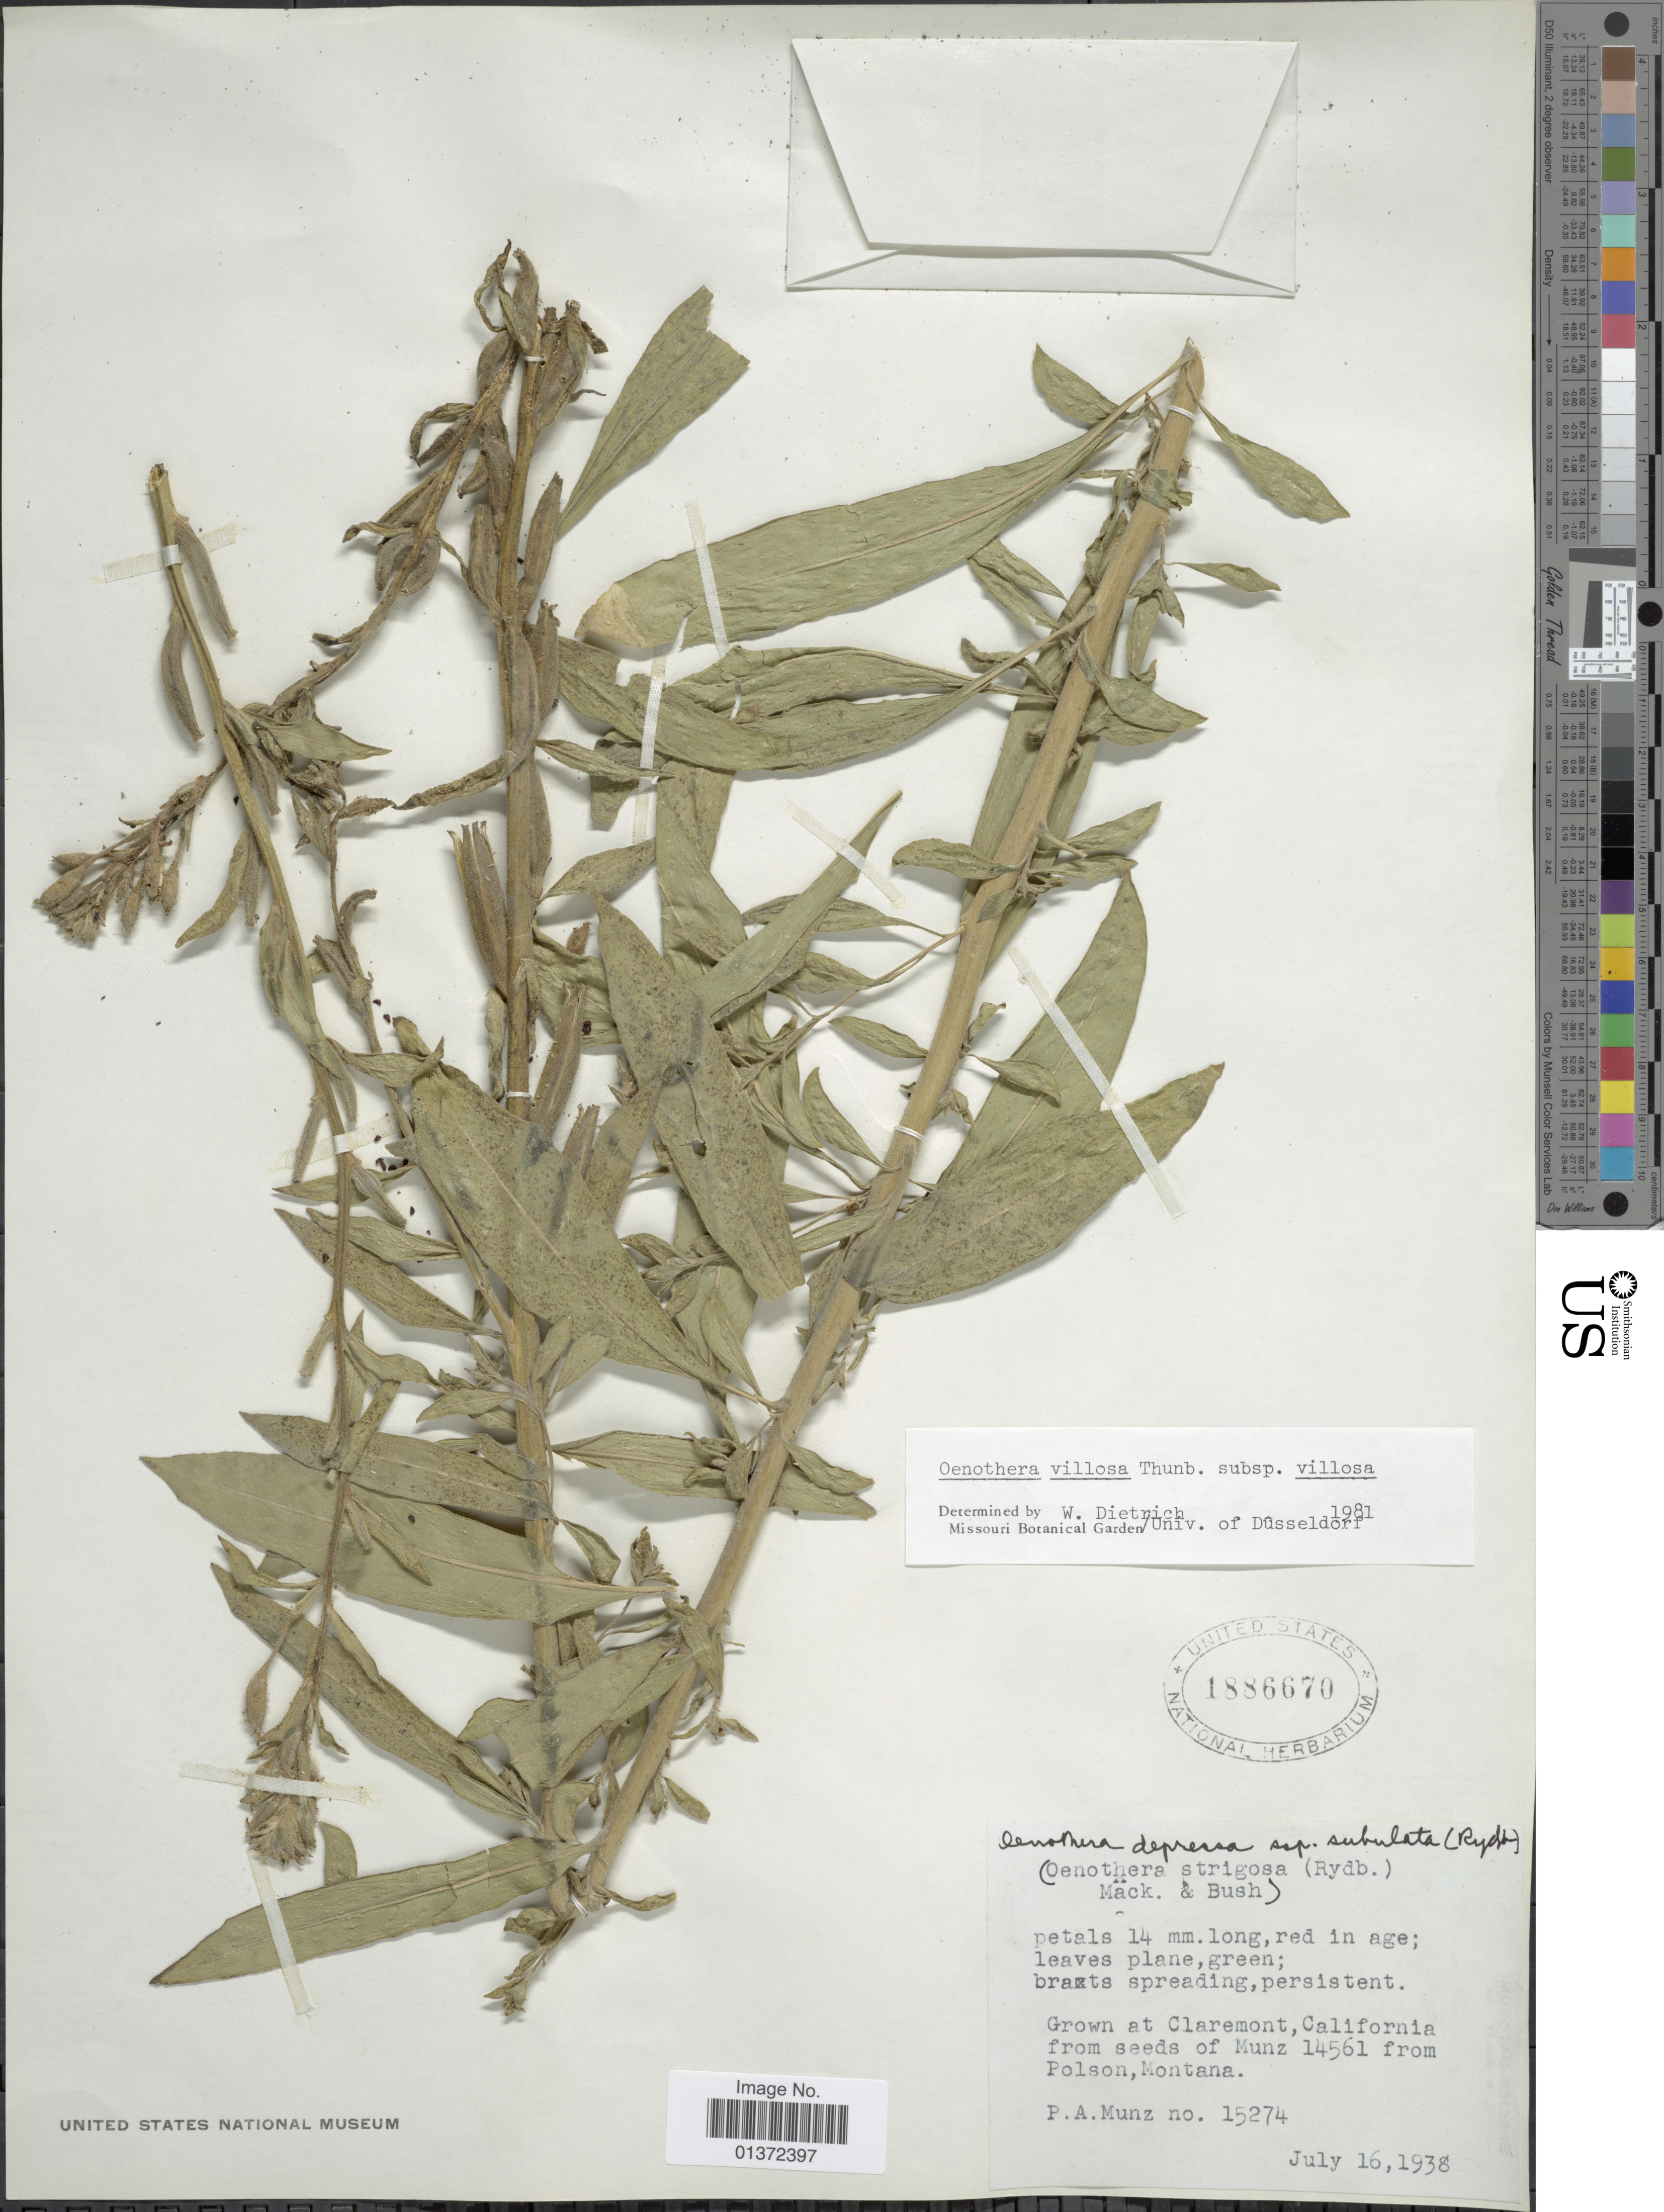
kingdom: Plantae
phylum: Tracheophyta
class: Magnoliopsida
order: Myrtales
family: Onagraceae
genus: Oenothera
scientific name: Oenothera villosa subsp. villosa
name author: Thunb.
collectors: P. A. Munz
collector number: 15274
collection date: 1938-07-16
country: United States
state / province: California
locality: Claremont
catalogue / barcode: US 1886670